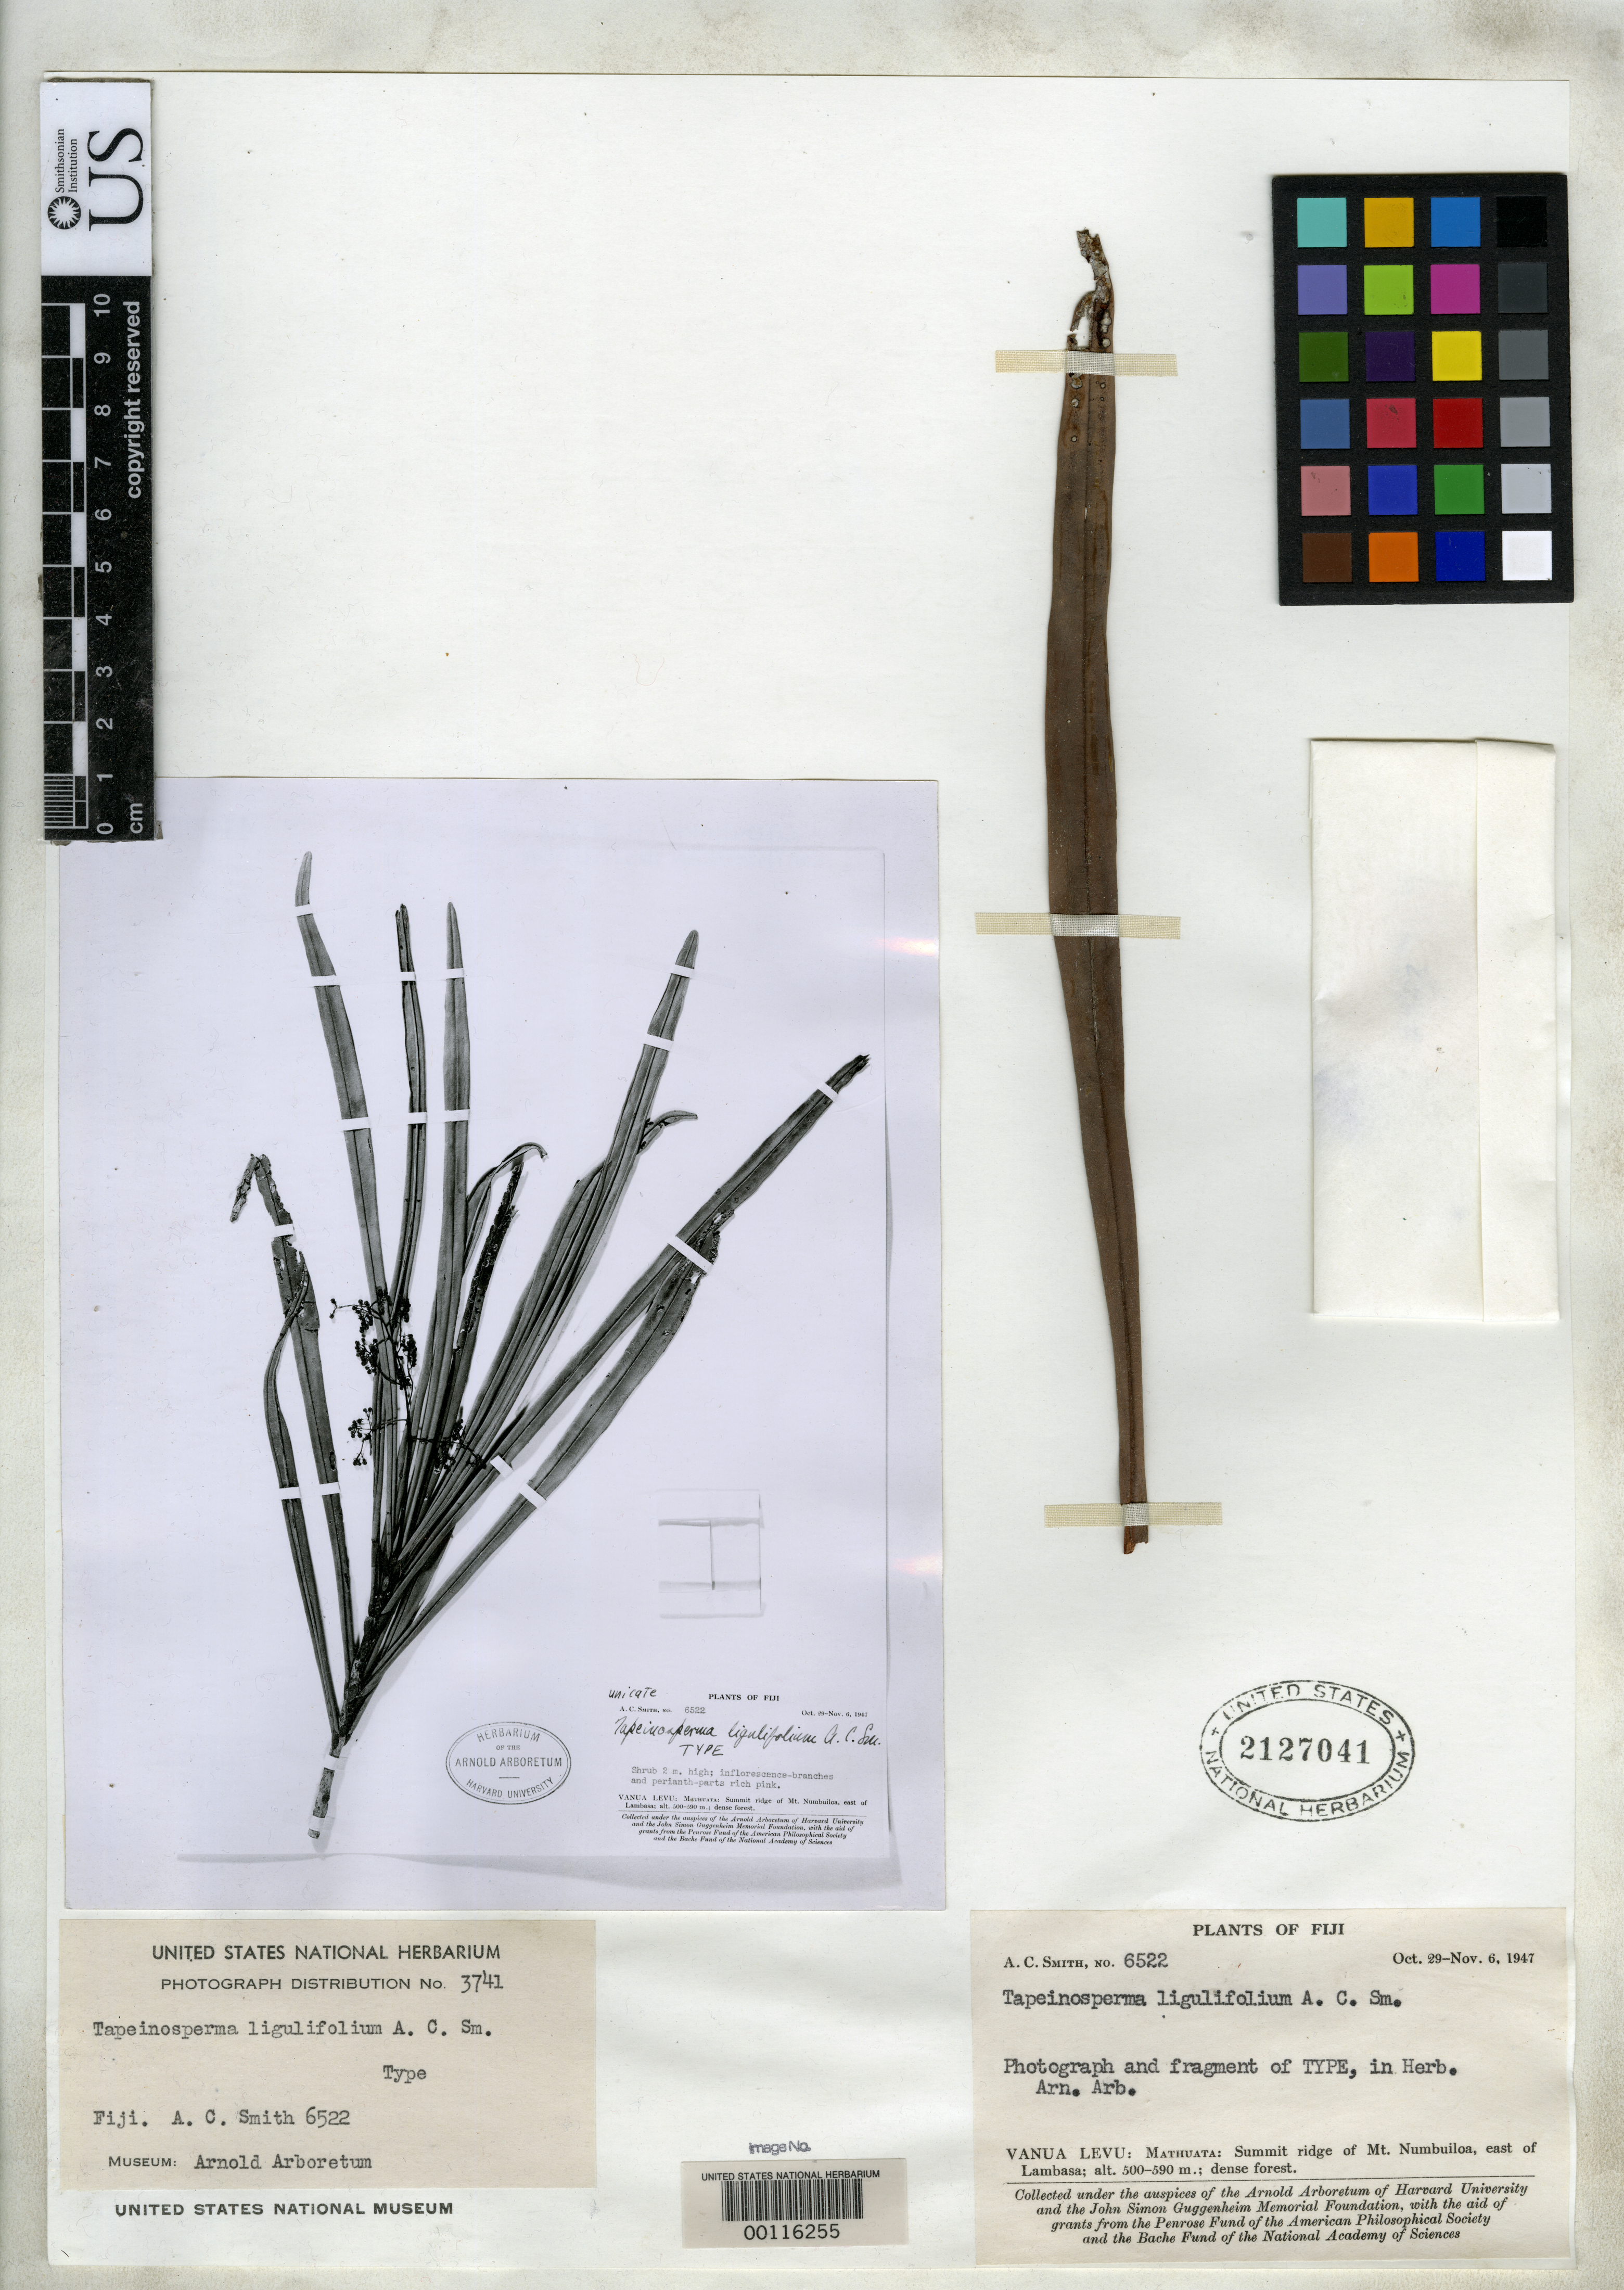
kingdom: Plantae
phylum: Tracheophyta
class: Magnoliopsida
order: Ericales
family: Primulaceae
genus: Tapeinosperma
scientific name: Tapeinosperma ligulifolium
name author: A.C. Sm.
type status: Isotype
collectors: A. C. Smith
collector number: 6522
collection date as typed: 29 Oct 1947 to 06 Nov 1947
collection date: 1947-10-29/1947-11-06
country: Fiji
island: Macuata-i-wai [Mathuata-i-wai]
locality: Mathuata, summit ridge of Mt. Numbuiloa, E of Lambasa. [Vanua Levu Group]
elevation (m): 500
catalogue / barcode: US 2127041